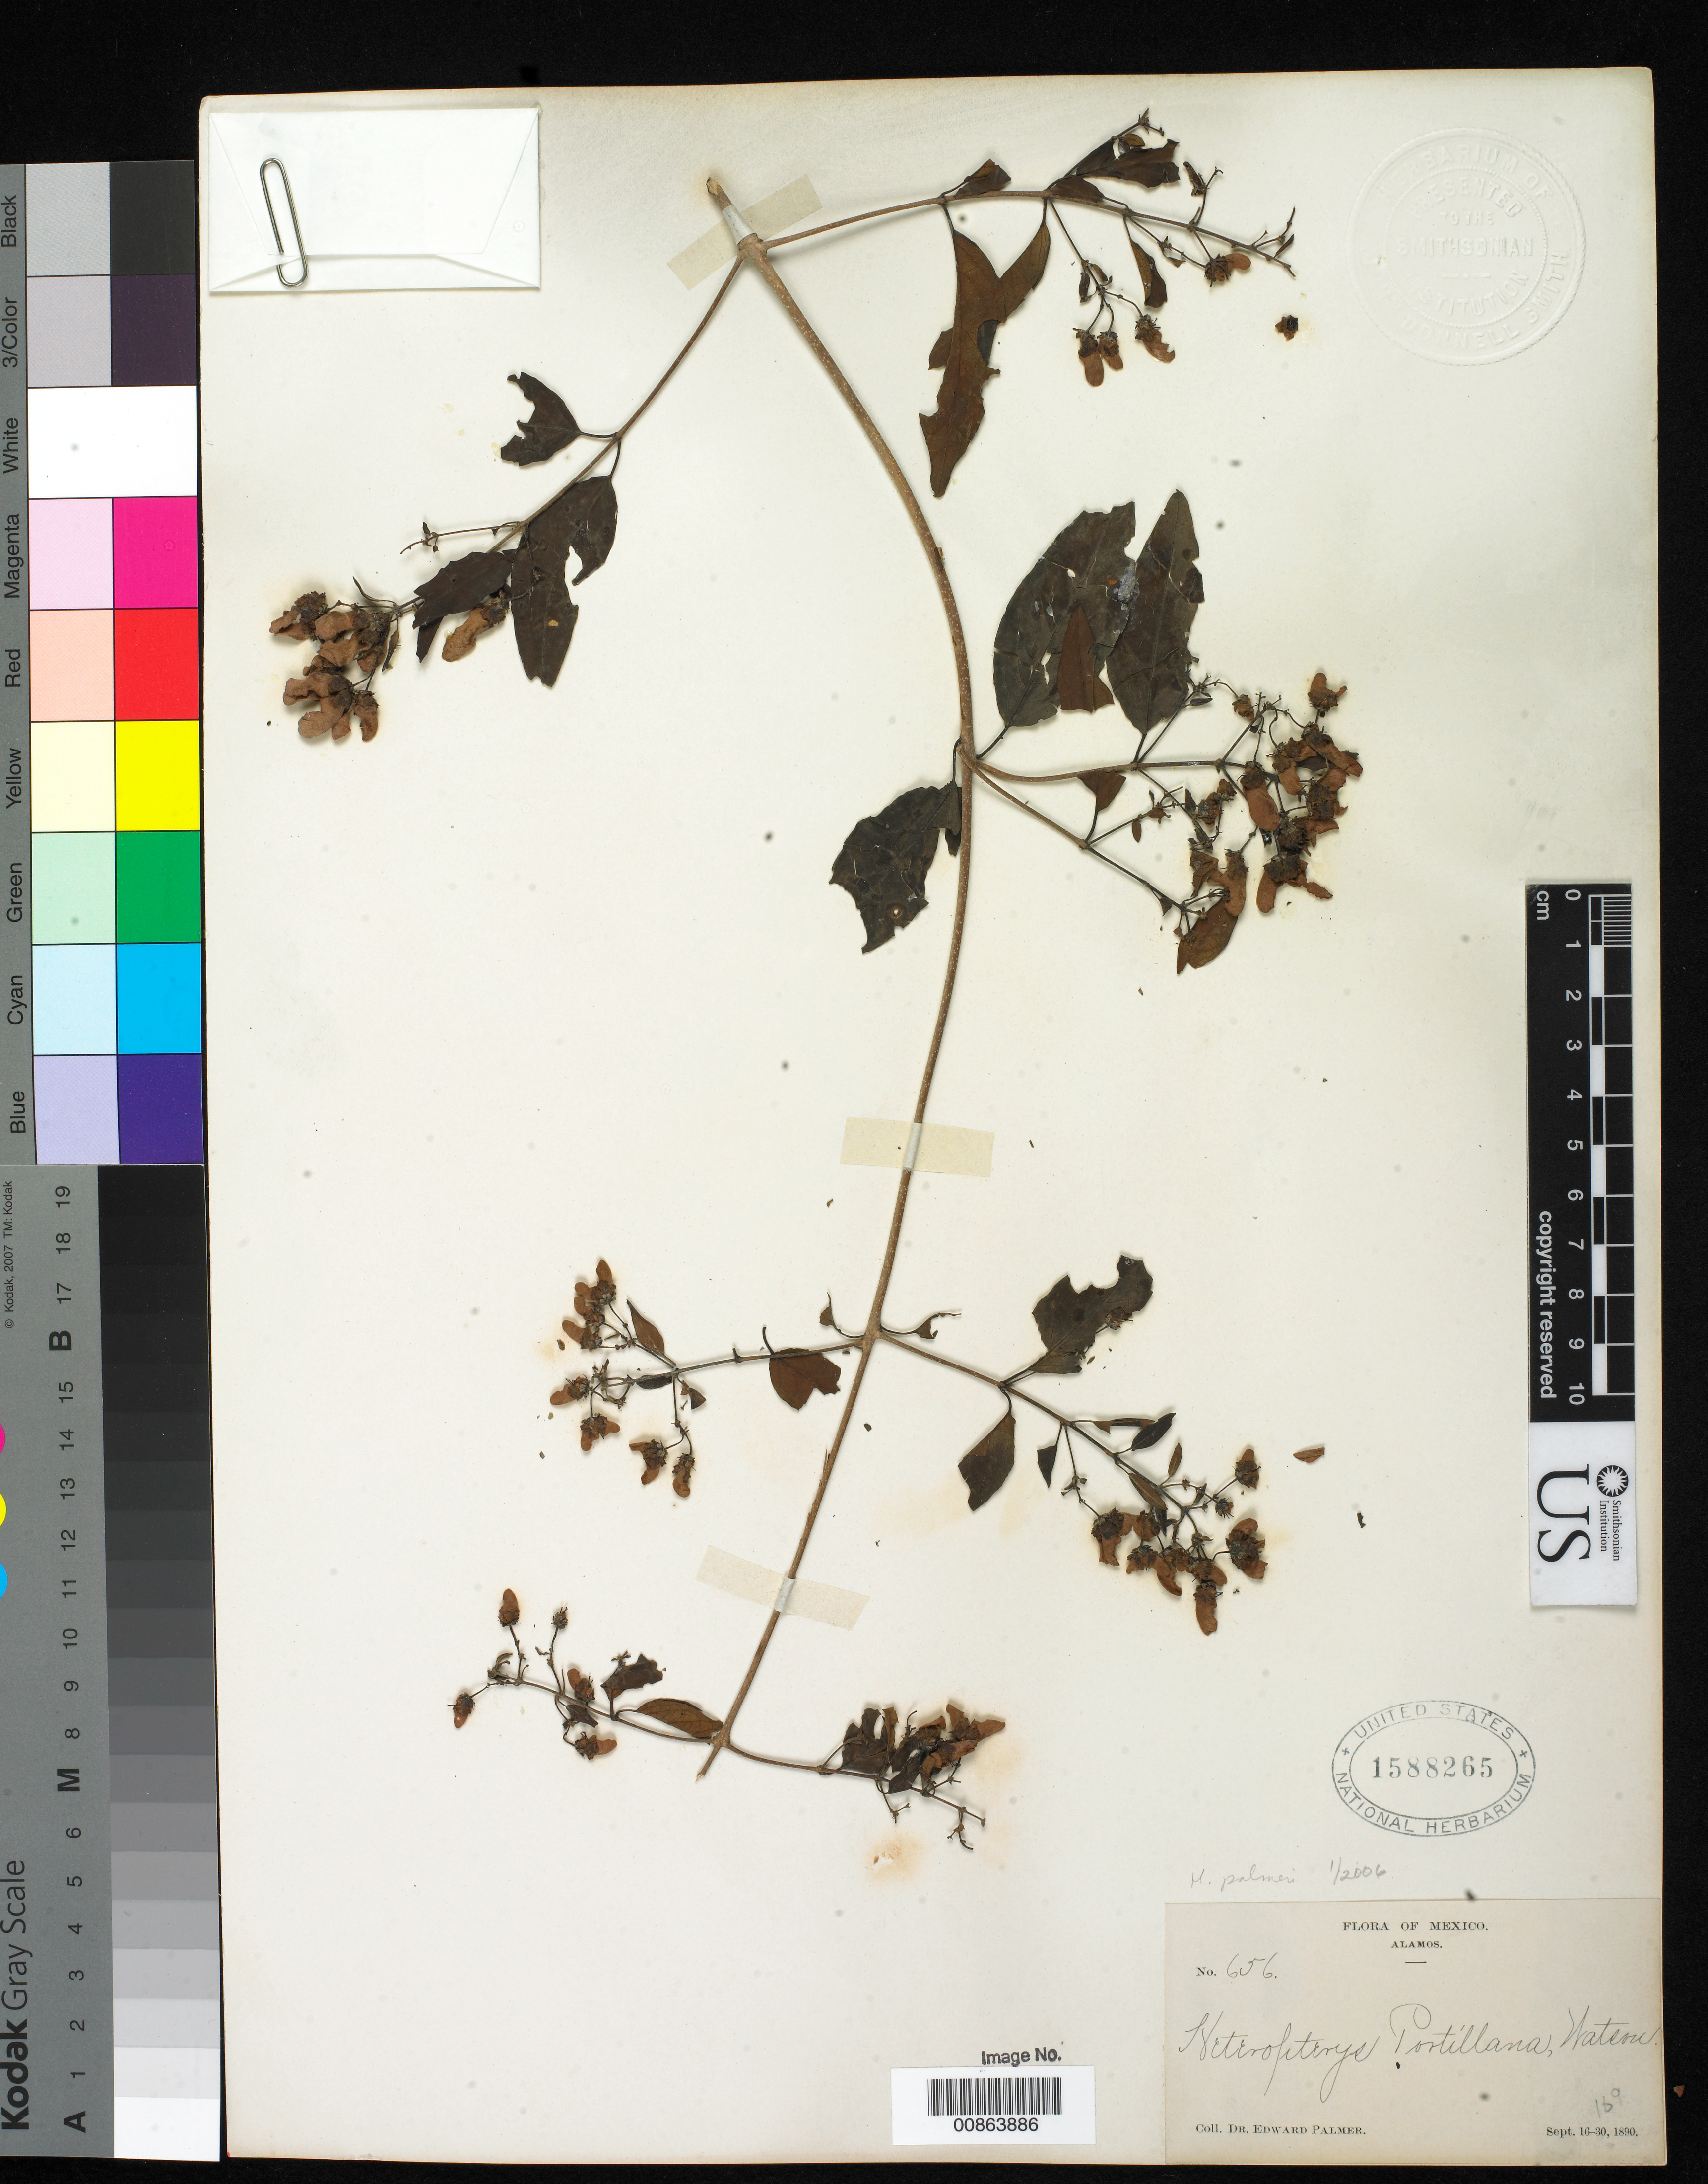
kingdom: Plantae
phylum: Tracheophyta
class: Magnoliopsida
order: Malpighiales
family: Malpighiaceae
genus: Heteropterys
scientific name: Heteropterys palmeri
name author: Rose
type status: Isolectotype; Syntype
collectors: E. Palmer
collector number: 656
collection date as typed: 16 Sep 1890 to 30 Sep 1890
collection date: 1890-09-16/1890-09-30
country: Mexico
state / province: Sonora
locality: Alamos, Sonora.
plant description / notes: Specimen ex John Donnell Smith herbarium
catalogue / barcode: US 1588265